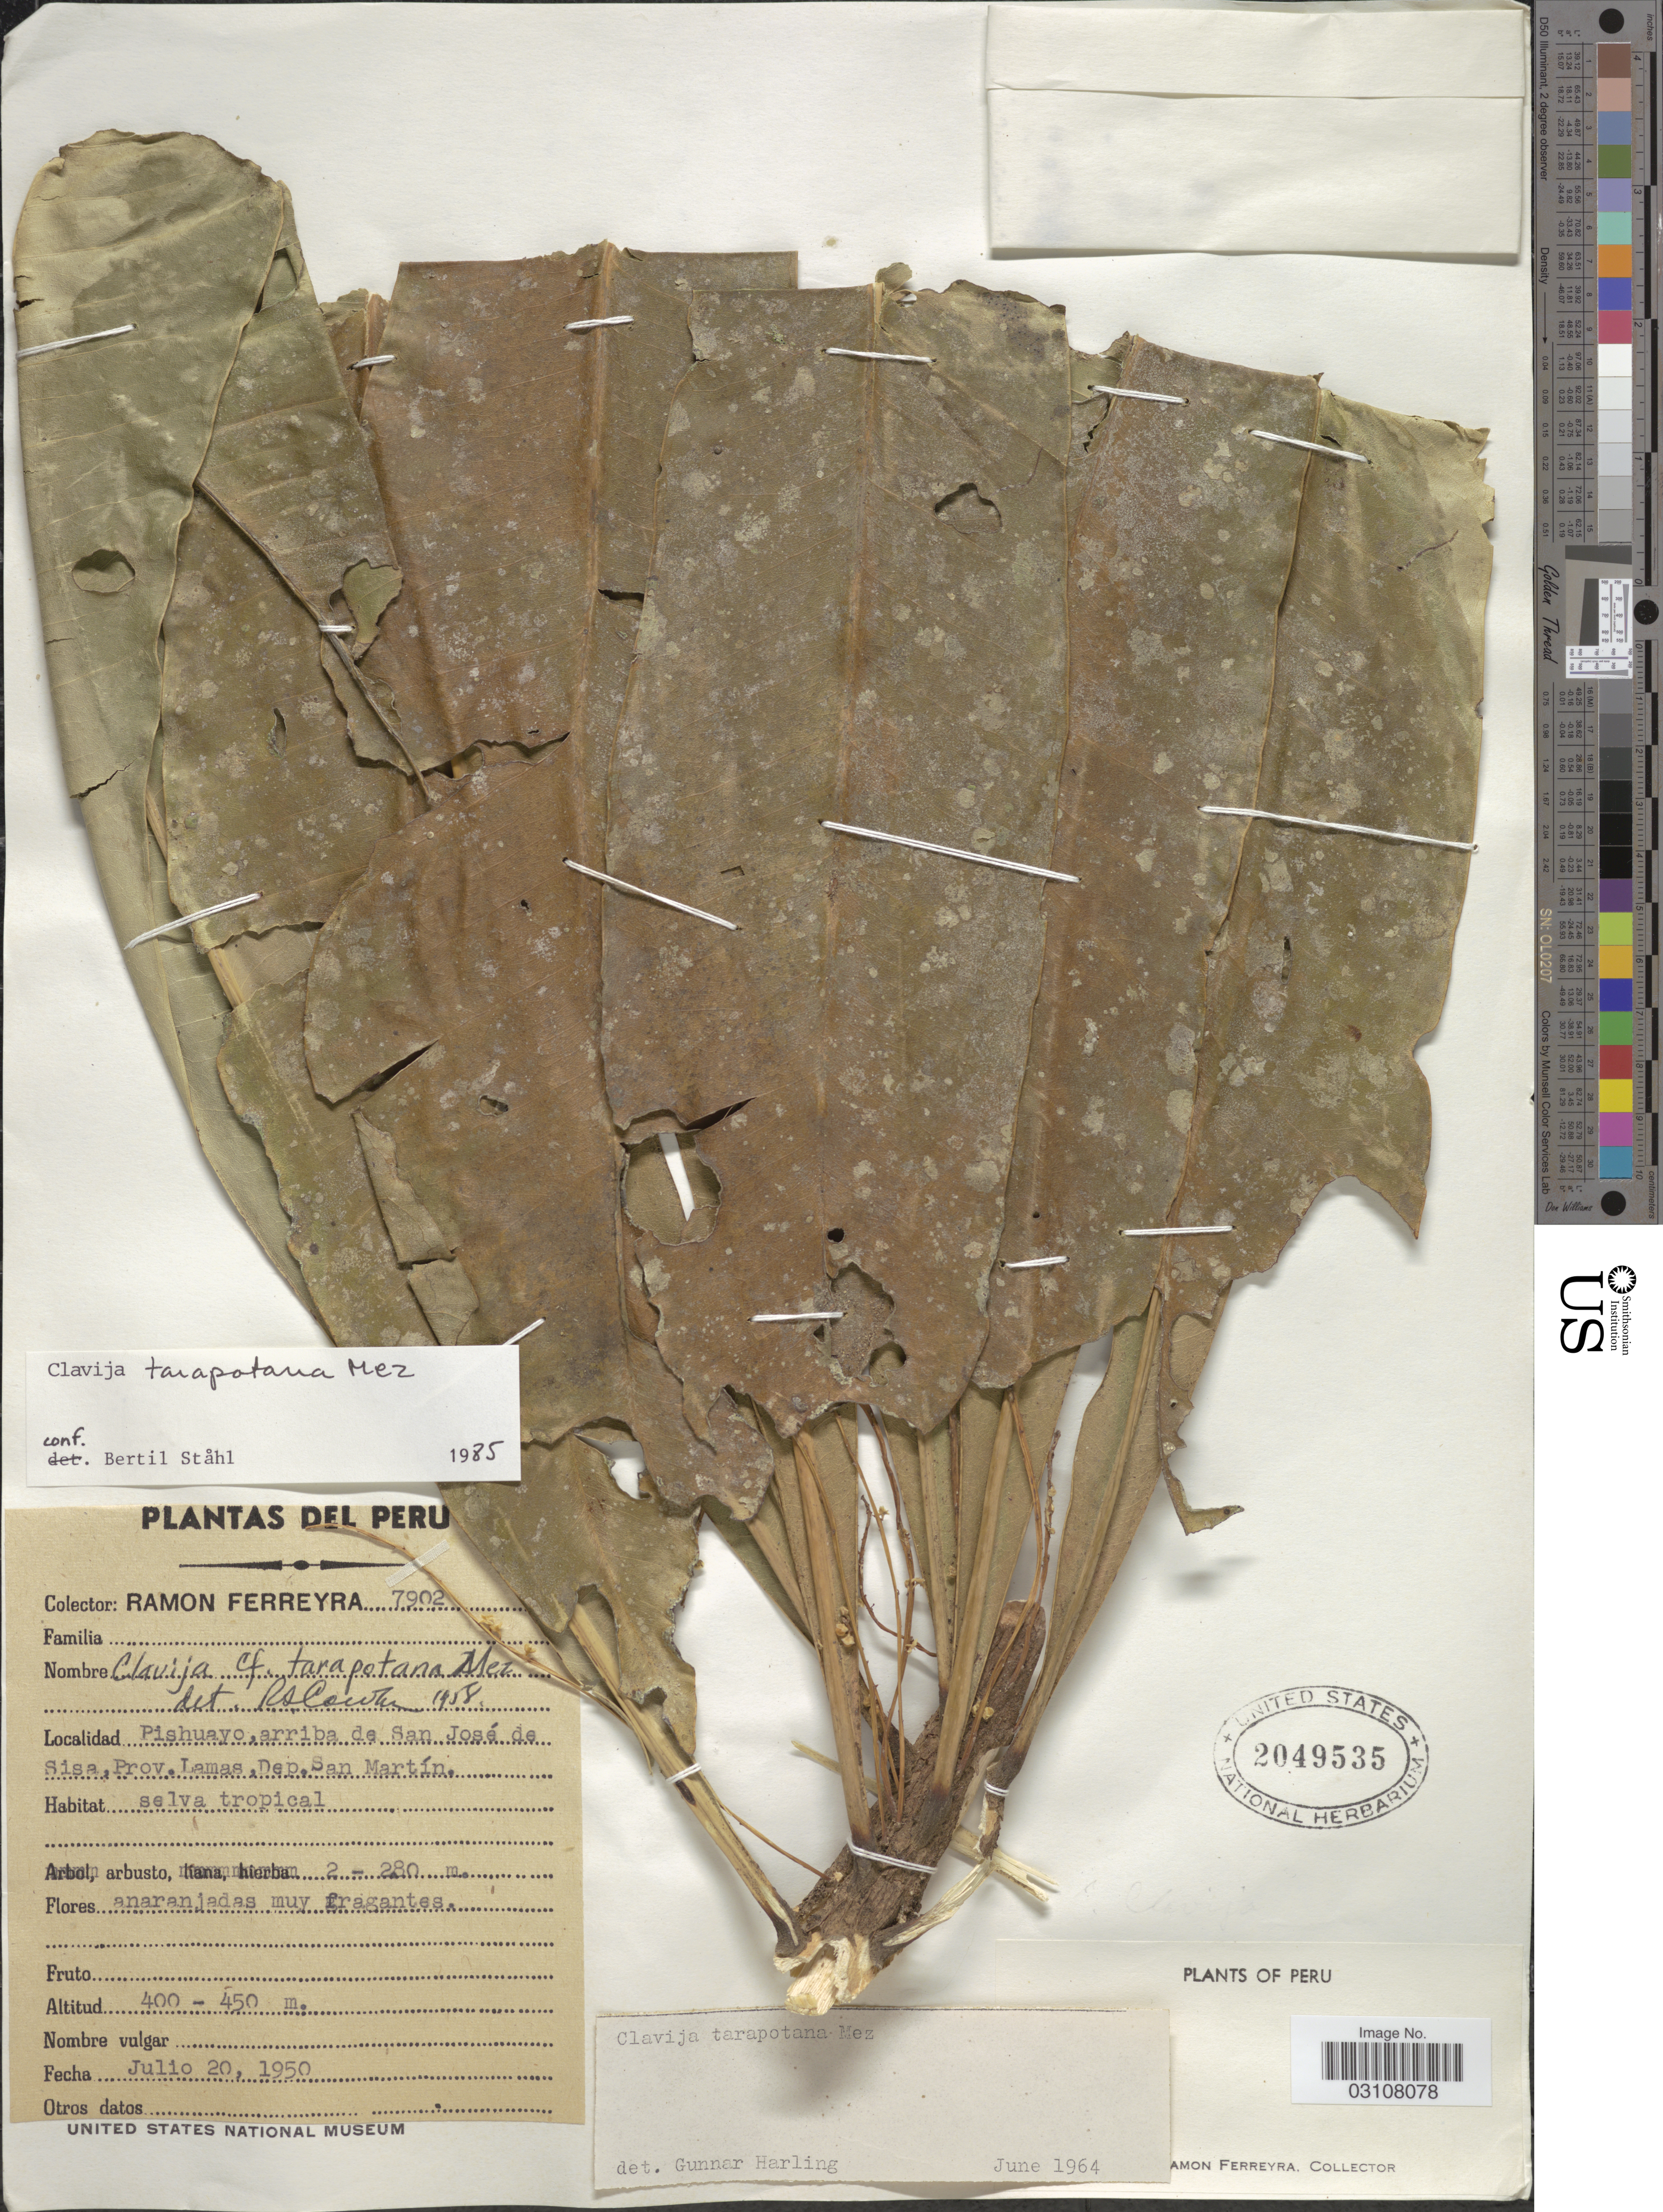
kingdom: Plantae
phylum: Tracheophyta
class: Magnoliopsida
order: Ericales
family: Primulaceae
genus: Clavija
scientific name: Clavija tarapotana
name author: Mez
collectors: R. A. Ferreyra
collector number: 7902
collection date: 1950-07-20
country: Peru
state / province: San Martín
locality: Pishuayo, arriba de San José de Sisa, Prov. Lamas, Dep. San Martín.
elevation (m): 400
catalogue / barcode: US 2049535